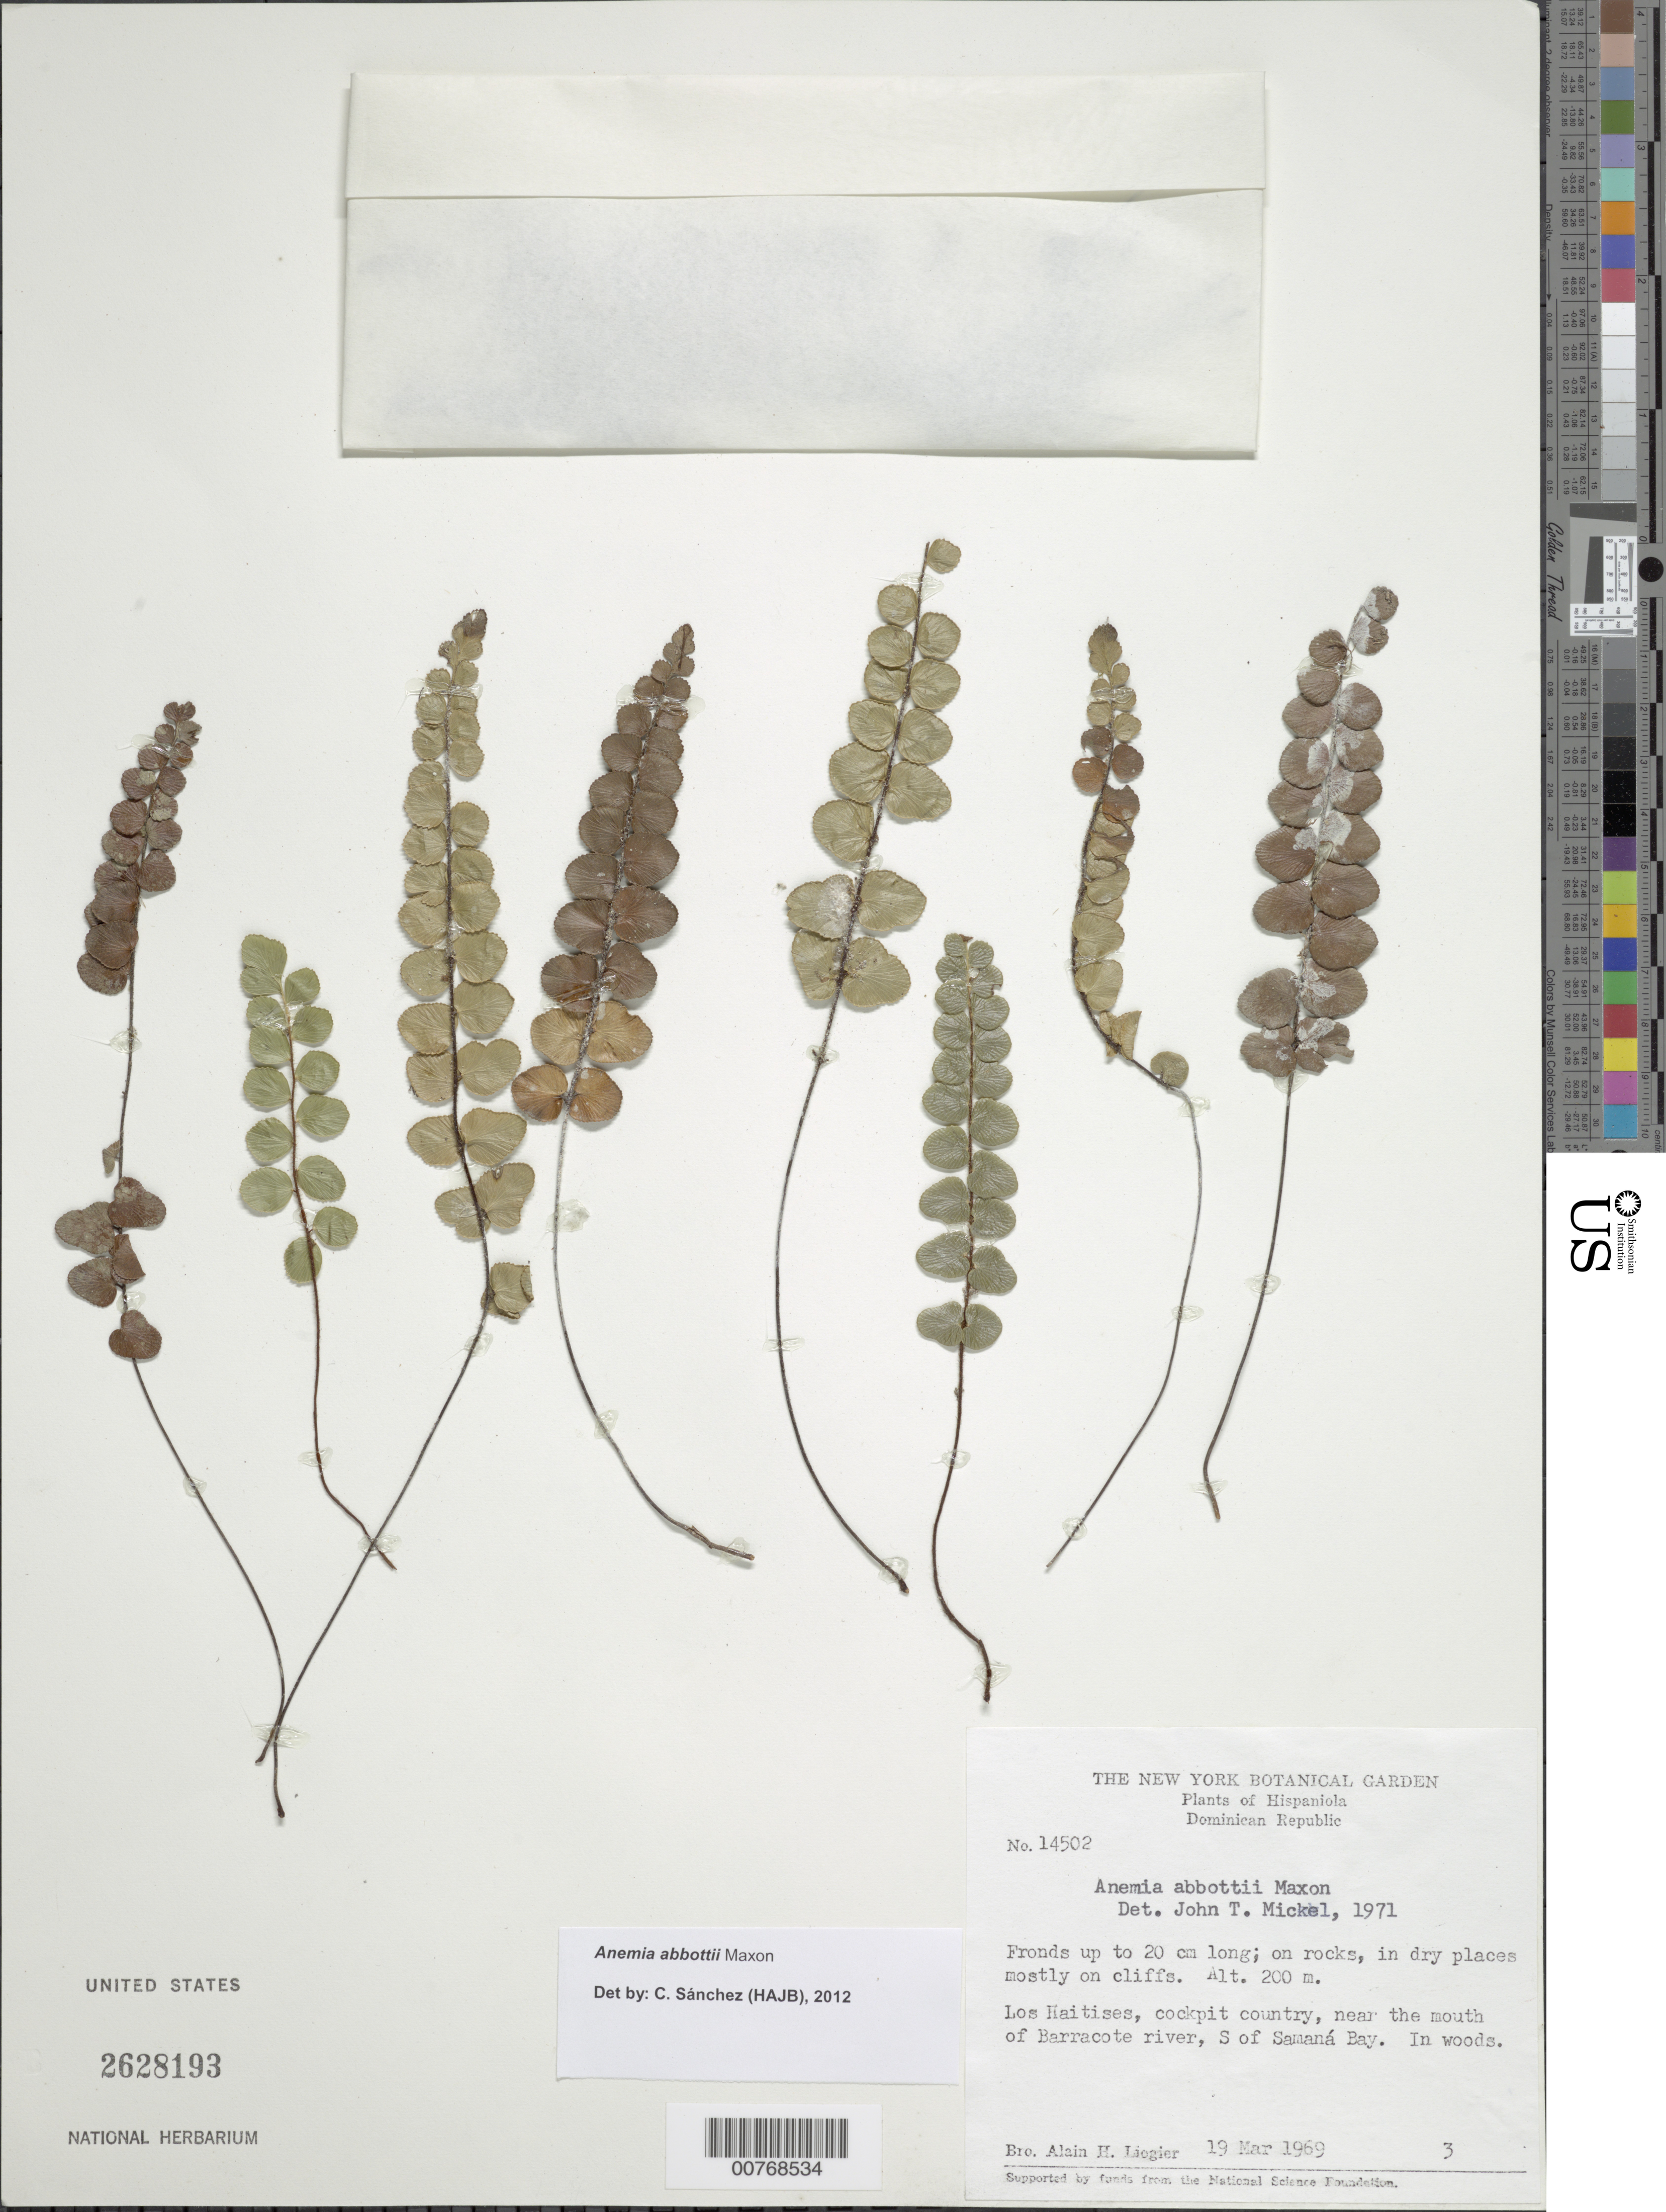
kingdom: Plantae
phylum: Tracheophyta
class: Polypodiopsida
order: Schizaeales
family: Anemiaceae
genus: Anemia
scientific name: Anemia abbottii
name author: Maxon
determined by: Mickel, J. T., (NY), New York Botanical Garden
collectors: A. H. Liogier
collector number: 14502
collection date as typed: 19 Mar 1969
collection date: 1969-03-19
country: Dominican Republic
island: Hispaniola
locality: Los Haitises, cockpit country, near the mouth of Barracote river, S of Samaná Bay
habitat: In woods; on rocks, in dry places mostly on cliffs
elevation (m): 200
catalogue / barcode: US 2628193-2